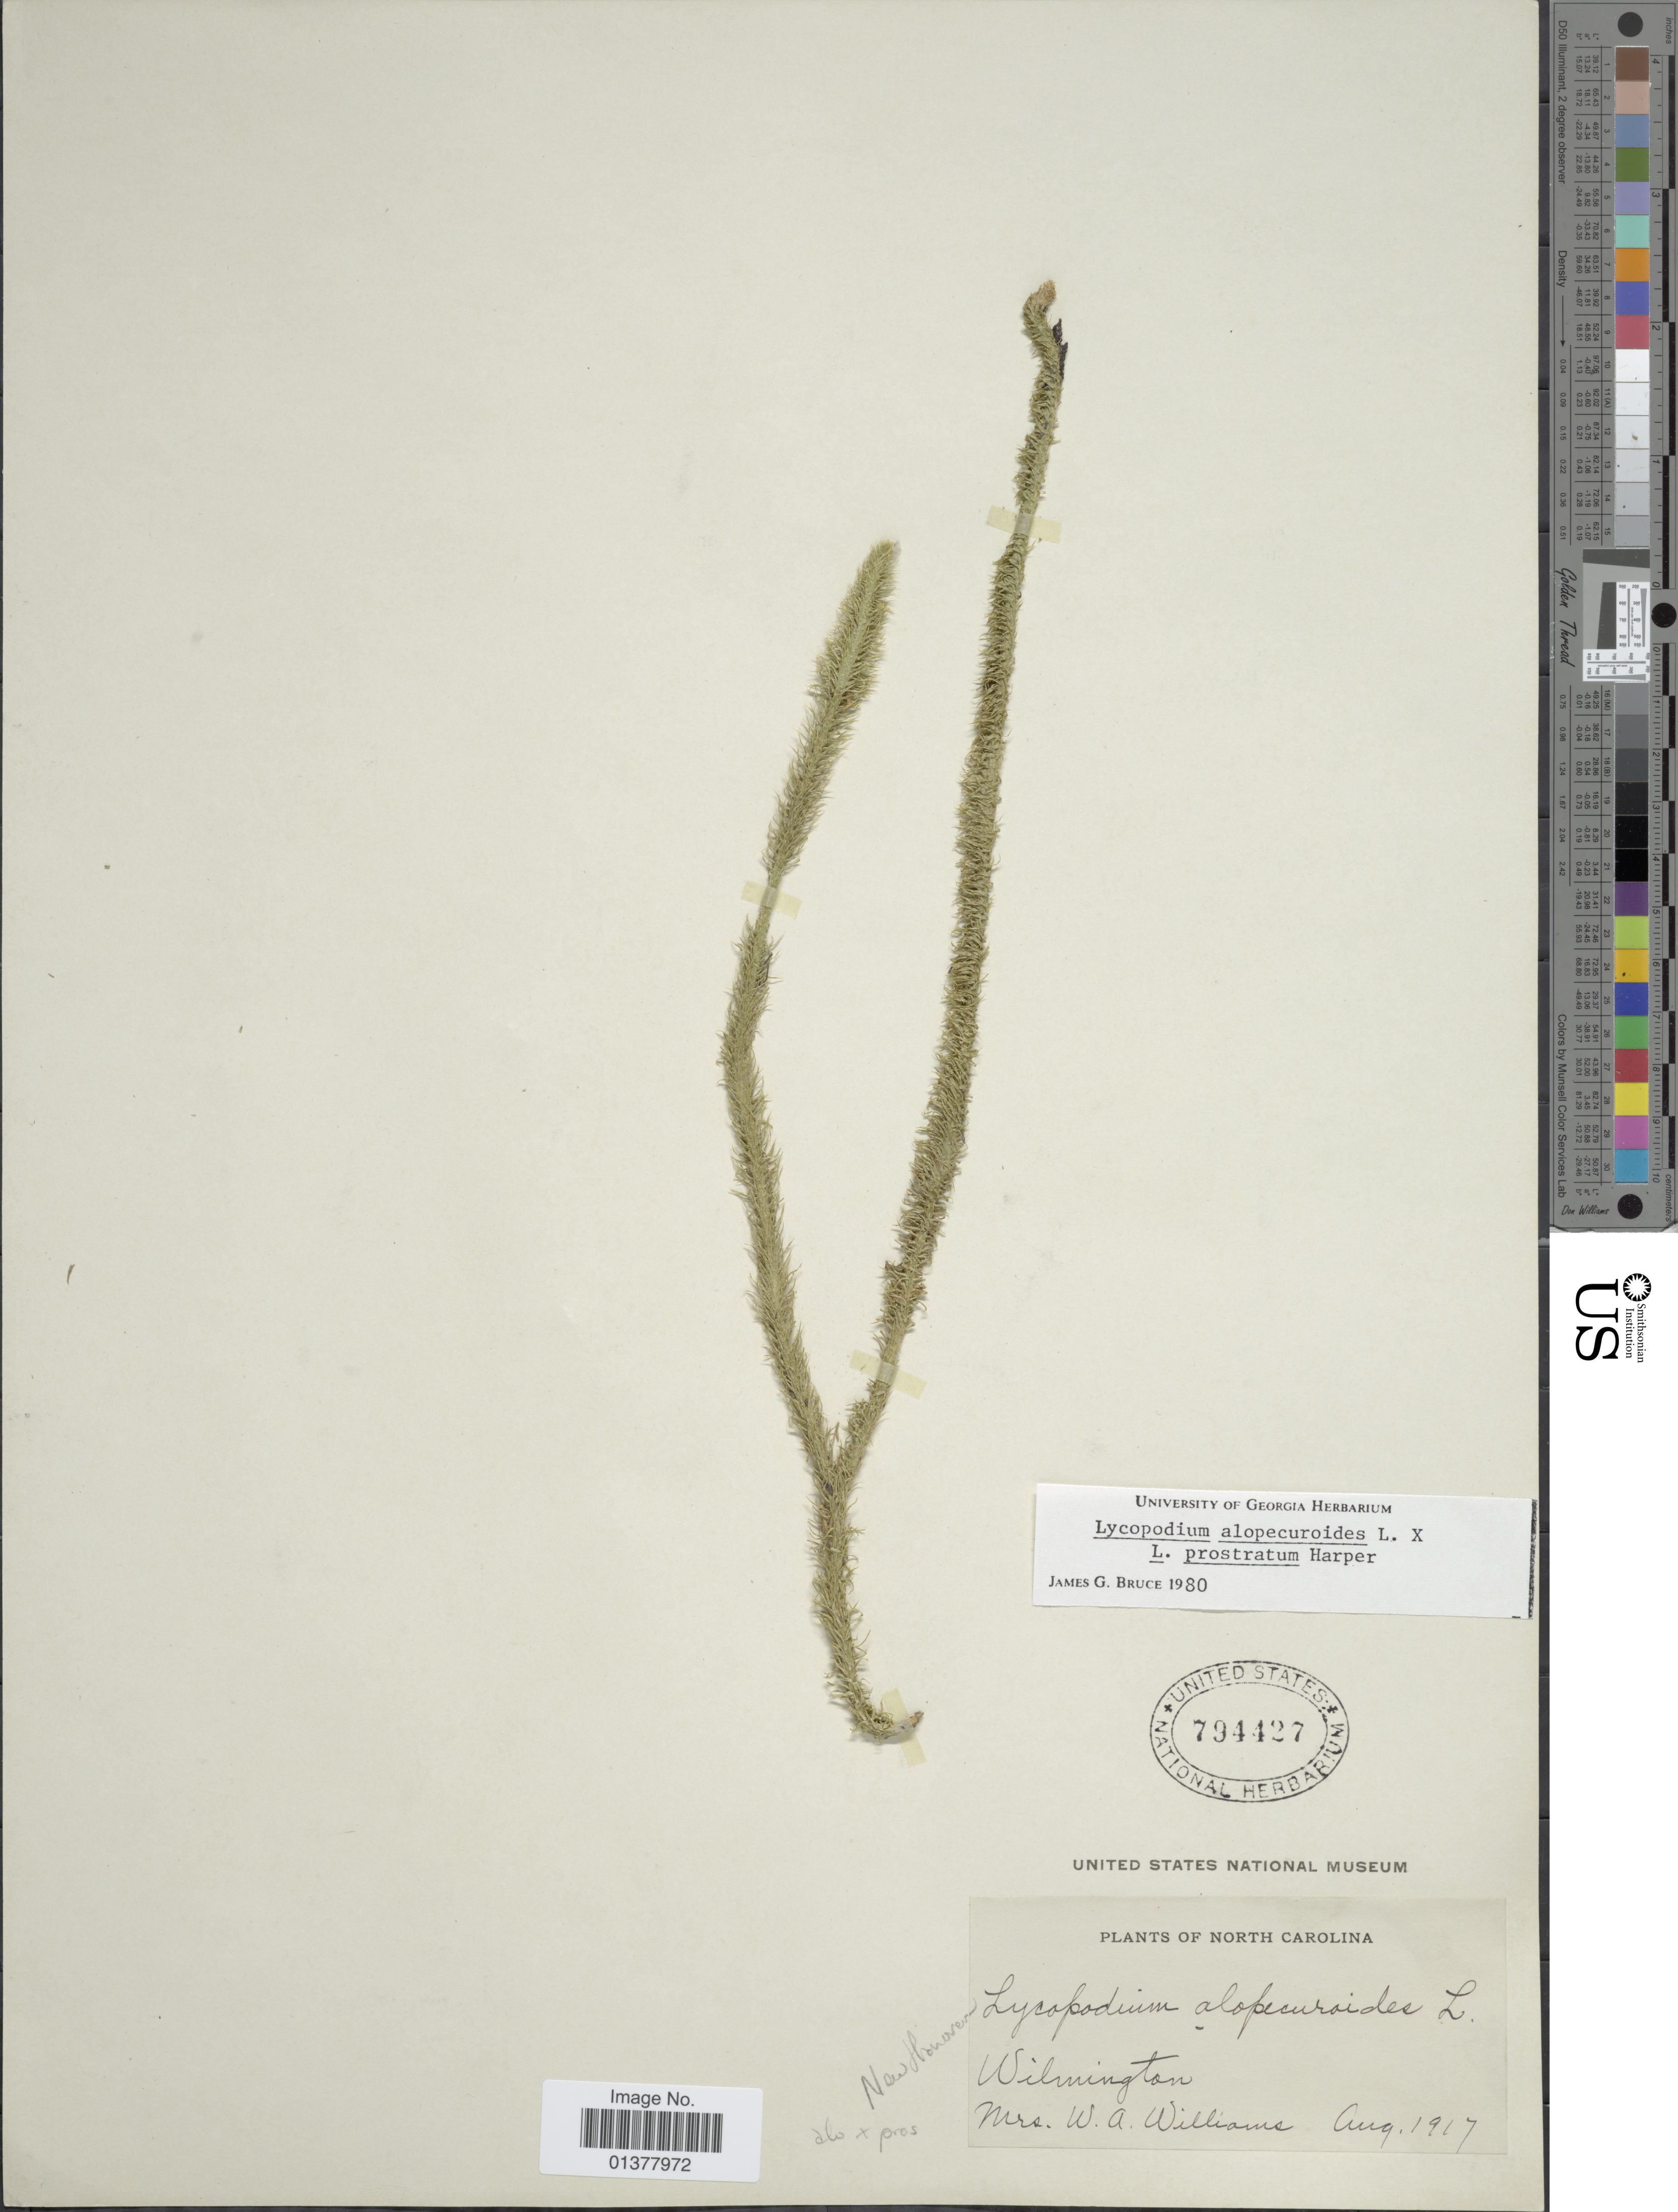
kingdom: Plantae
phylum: Tracheophyta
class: Lycopodiopsida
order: Lycopodiales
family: Lycopodiaceae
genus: Lycopodiella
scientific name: Lycopodiella alopecuroides x L. prostrata (R.M. Harper) Cranfill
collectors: W. A. Williams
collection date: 1917-08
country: United States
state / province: North Carolina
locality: Wilmington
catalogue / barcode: US 794427